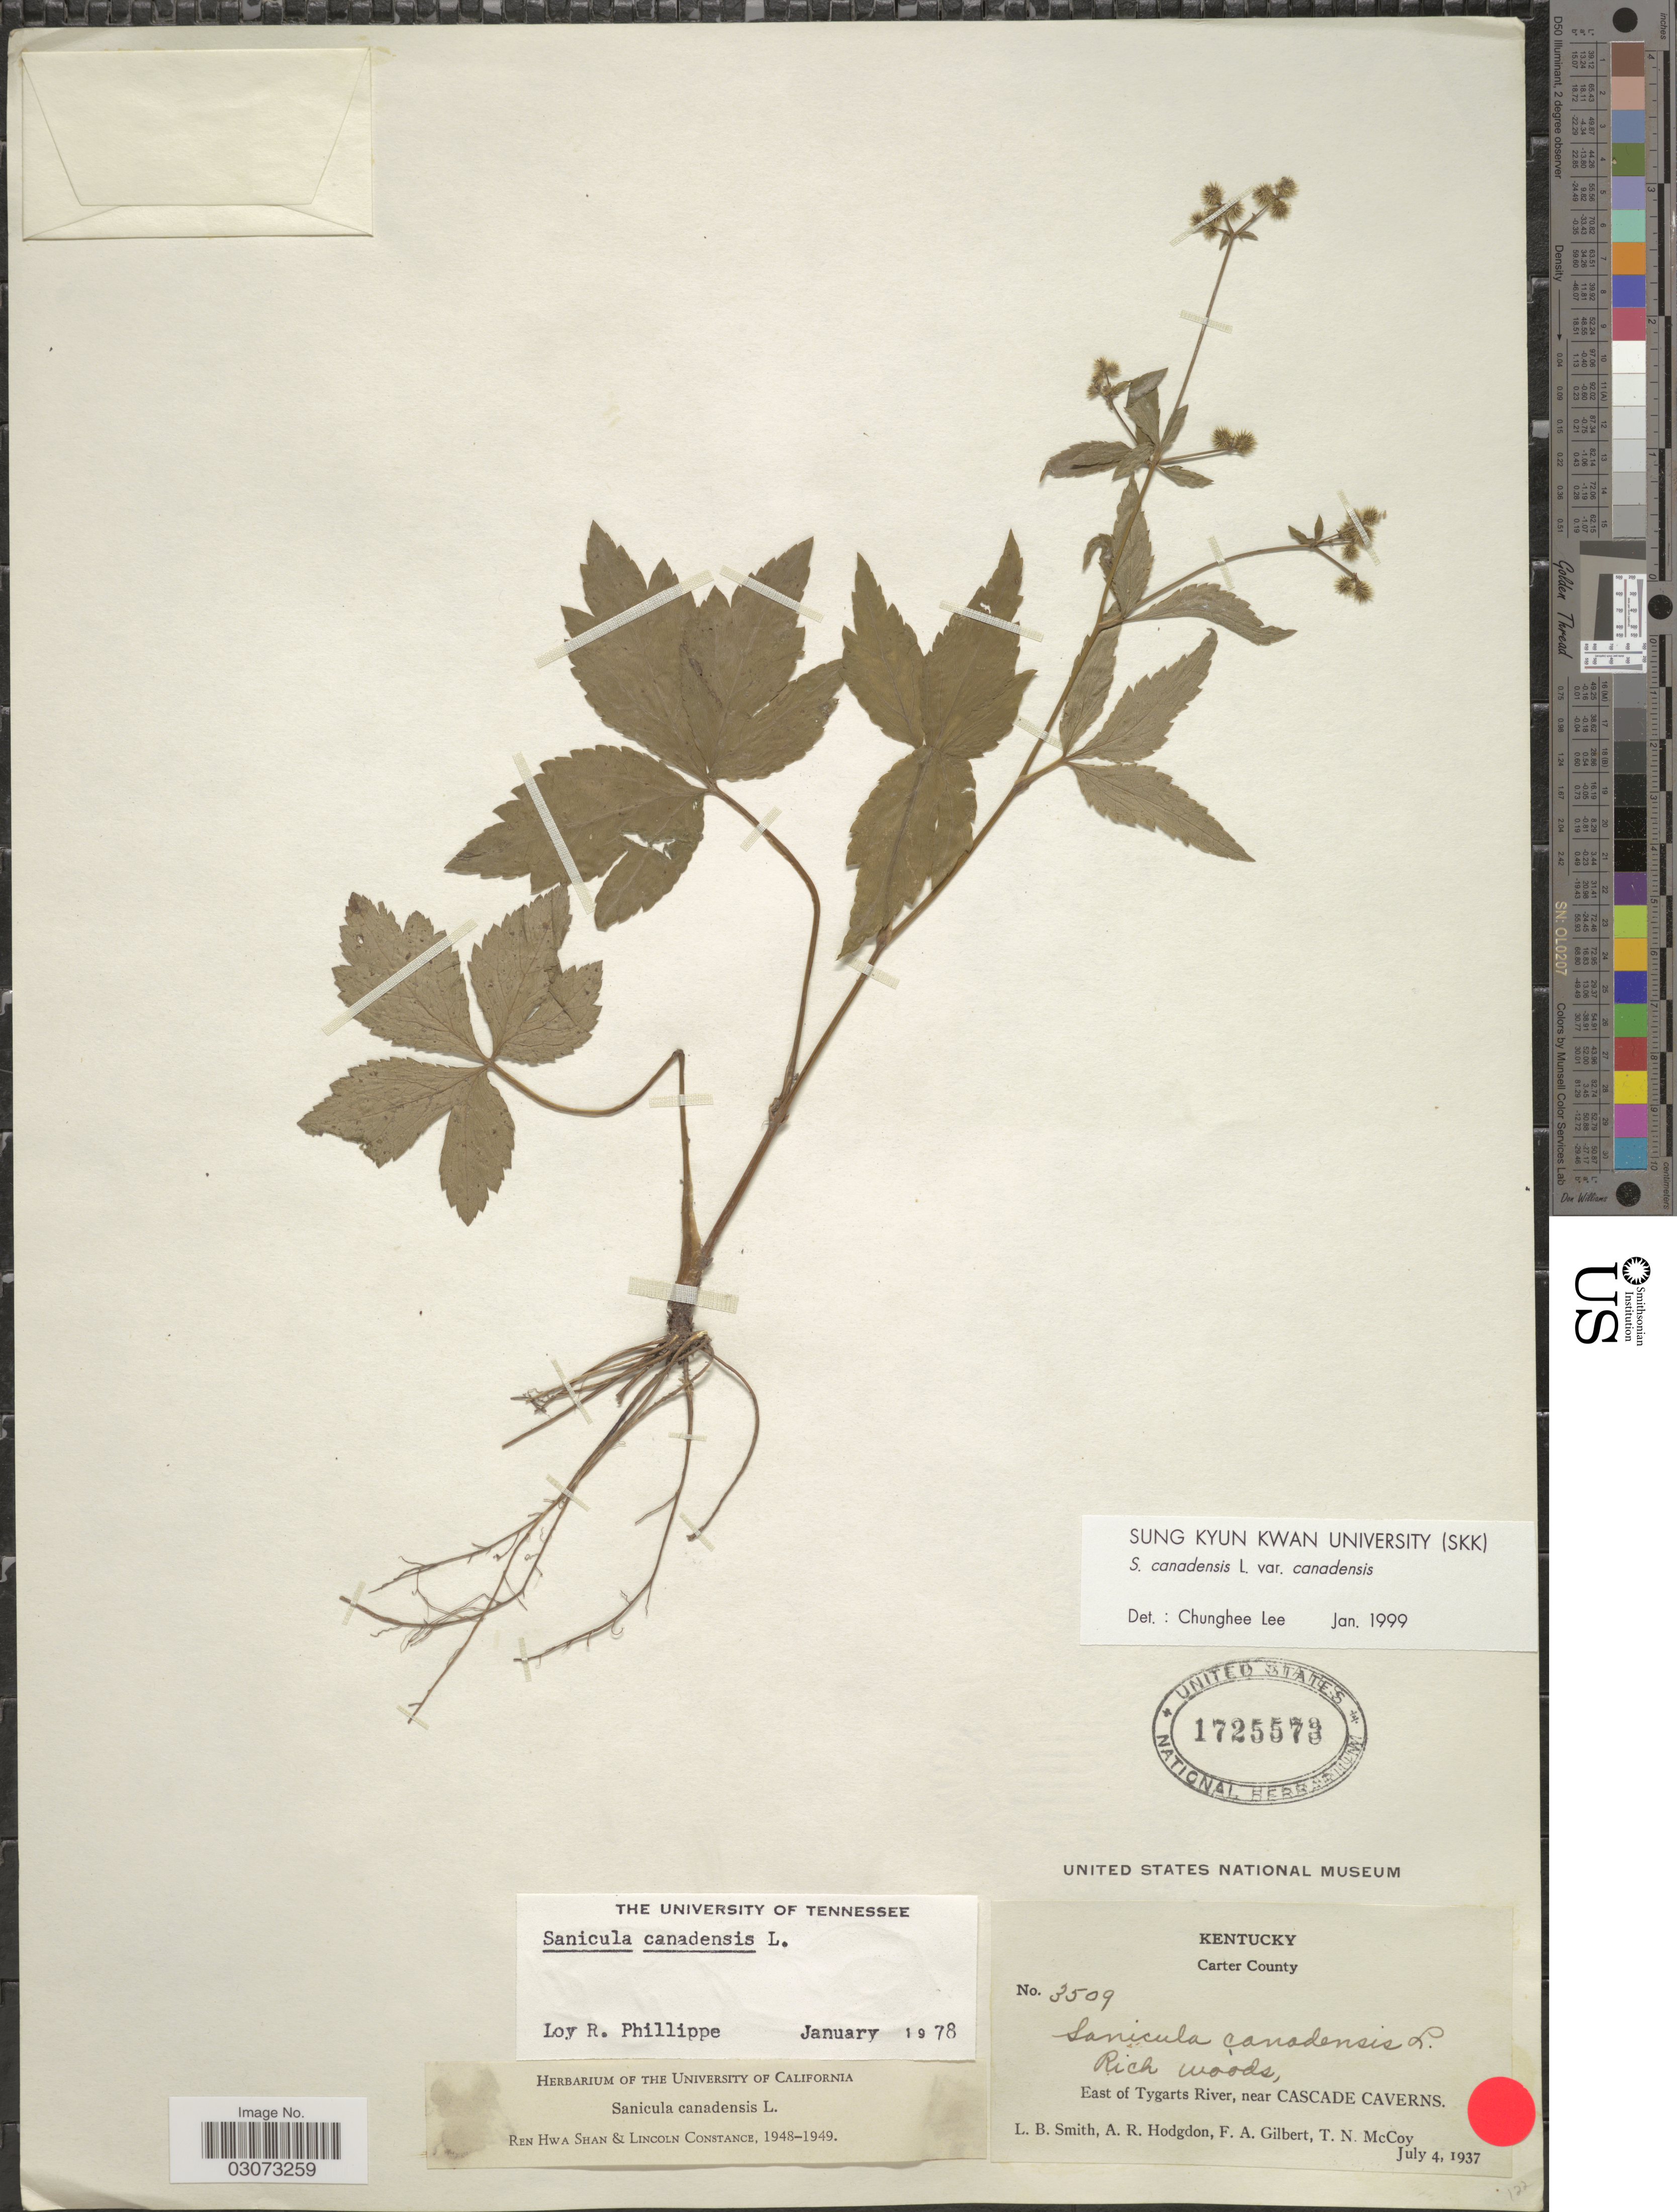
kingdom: Plantae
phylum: Tracheophyta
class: Magnoliopsida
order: Apiales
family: Apiaceae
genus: Sanicula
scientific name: Sanicula canadensis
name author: L.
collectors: L. Smith, A. R. Hodgdon, F. A. Gilbert & T. N. McCoy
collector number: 3509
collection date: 1937-07-04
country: United States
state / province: Kentucky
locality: Carter County. Rich woods, East of Tygarts River, near Cascade Caverns.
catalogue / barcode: US 1725573